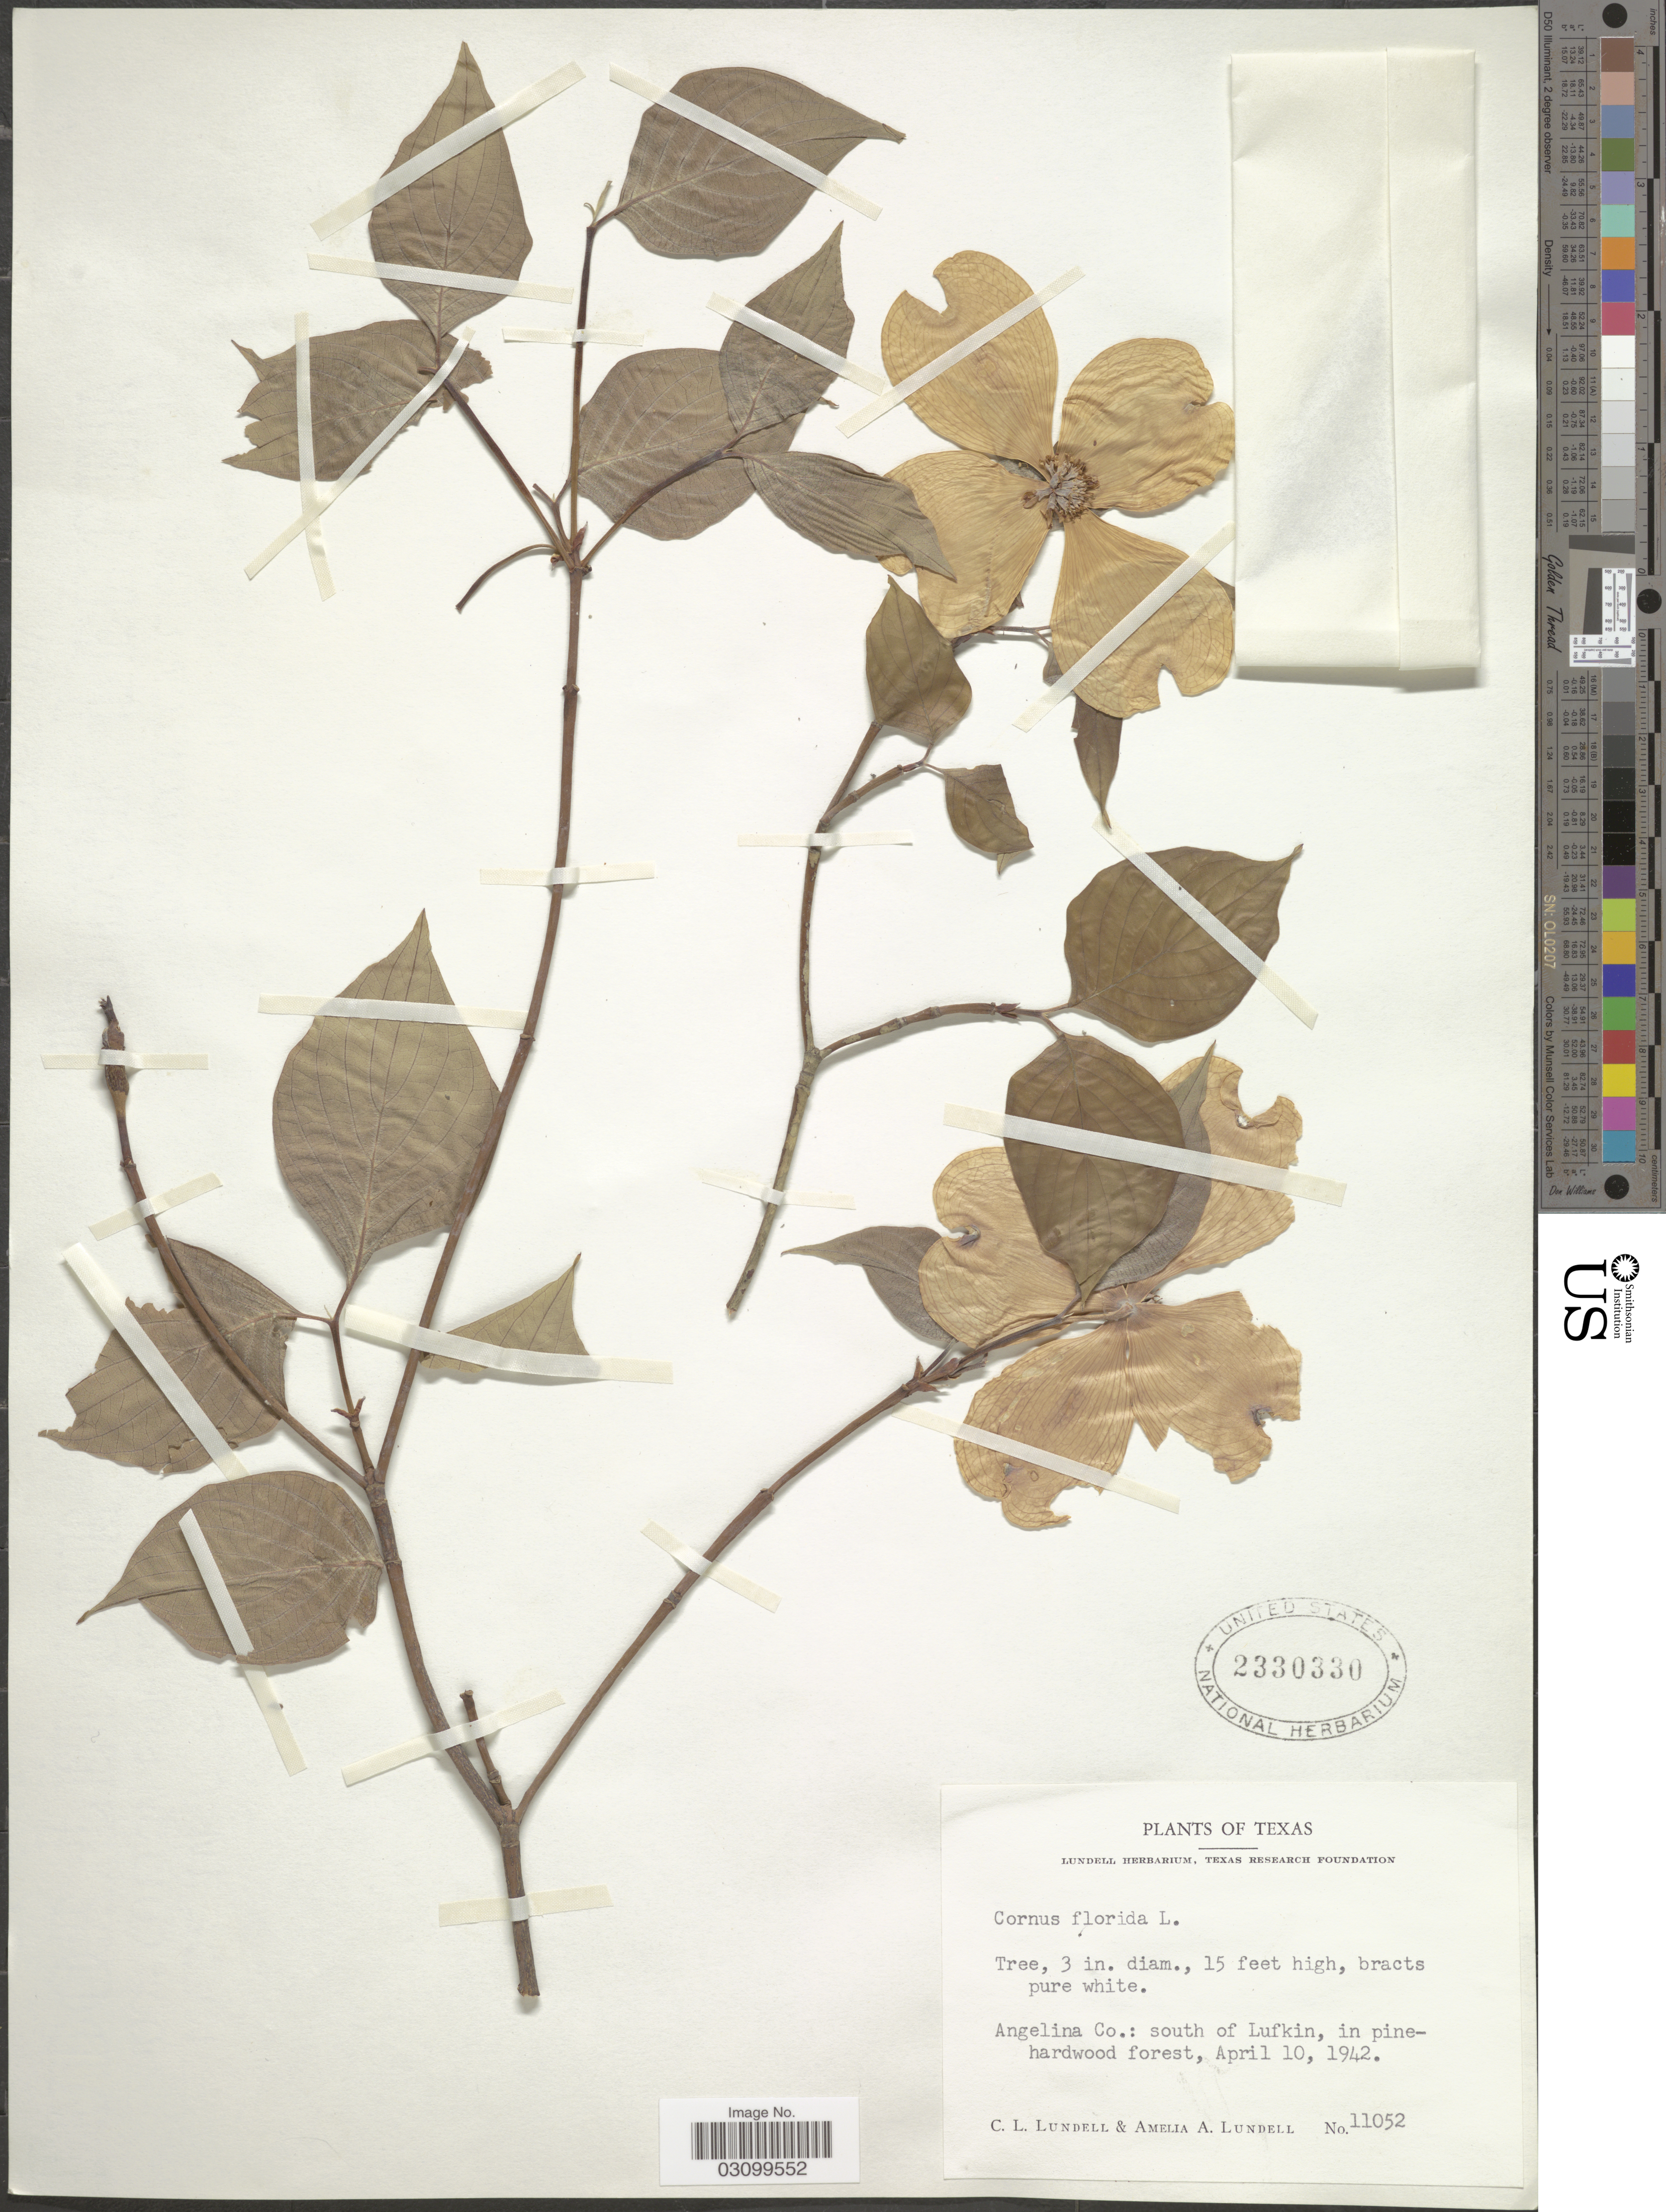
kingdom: Plantae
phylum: Tracheophyta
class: Magnoliopsida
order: Cornales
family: Cornaceae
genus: Cornus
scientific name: Cornus florida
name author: L.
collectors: C. L. Lundell & A. A. Lundell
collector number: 11052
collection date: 1942-04-10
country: United States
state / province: Texas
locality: Angelina Co.: south of Lufkin, in pine-hardwood forest.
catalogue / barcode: US 2330330